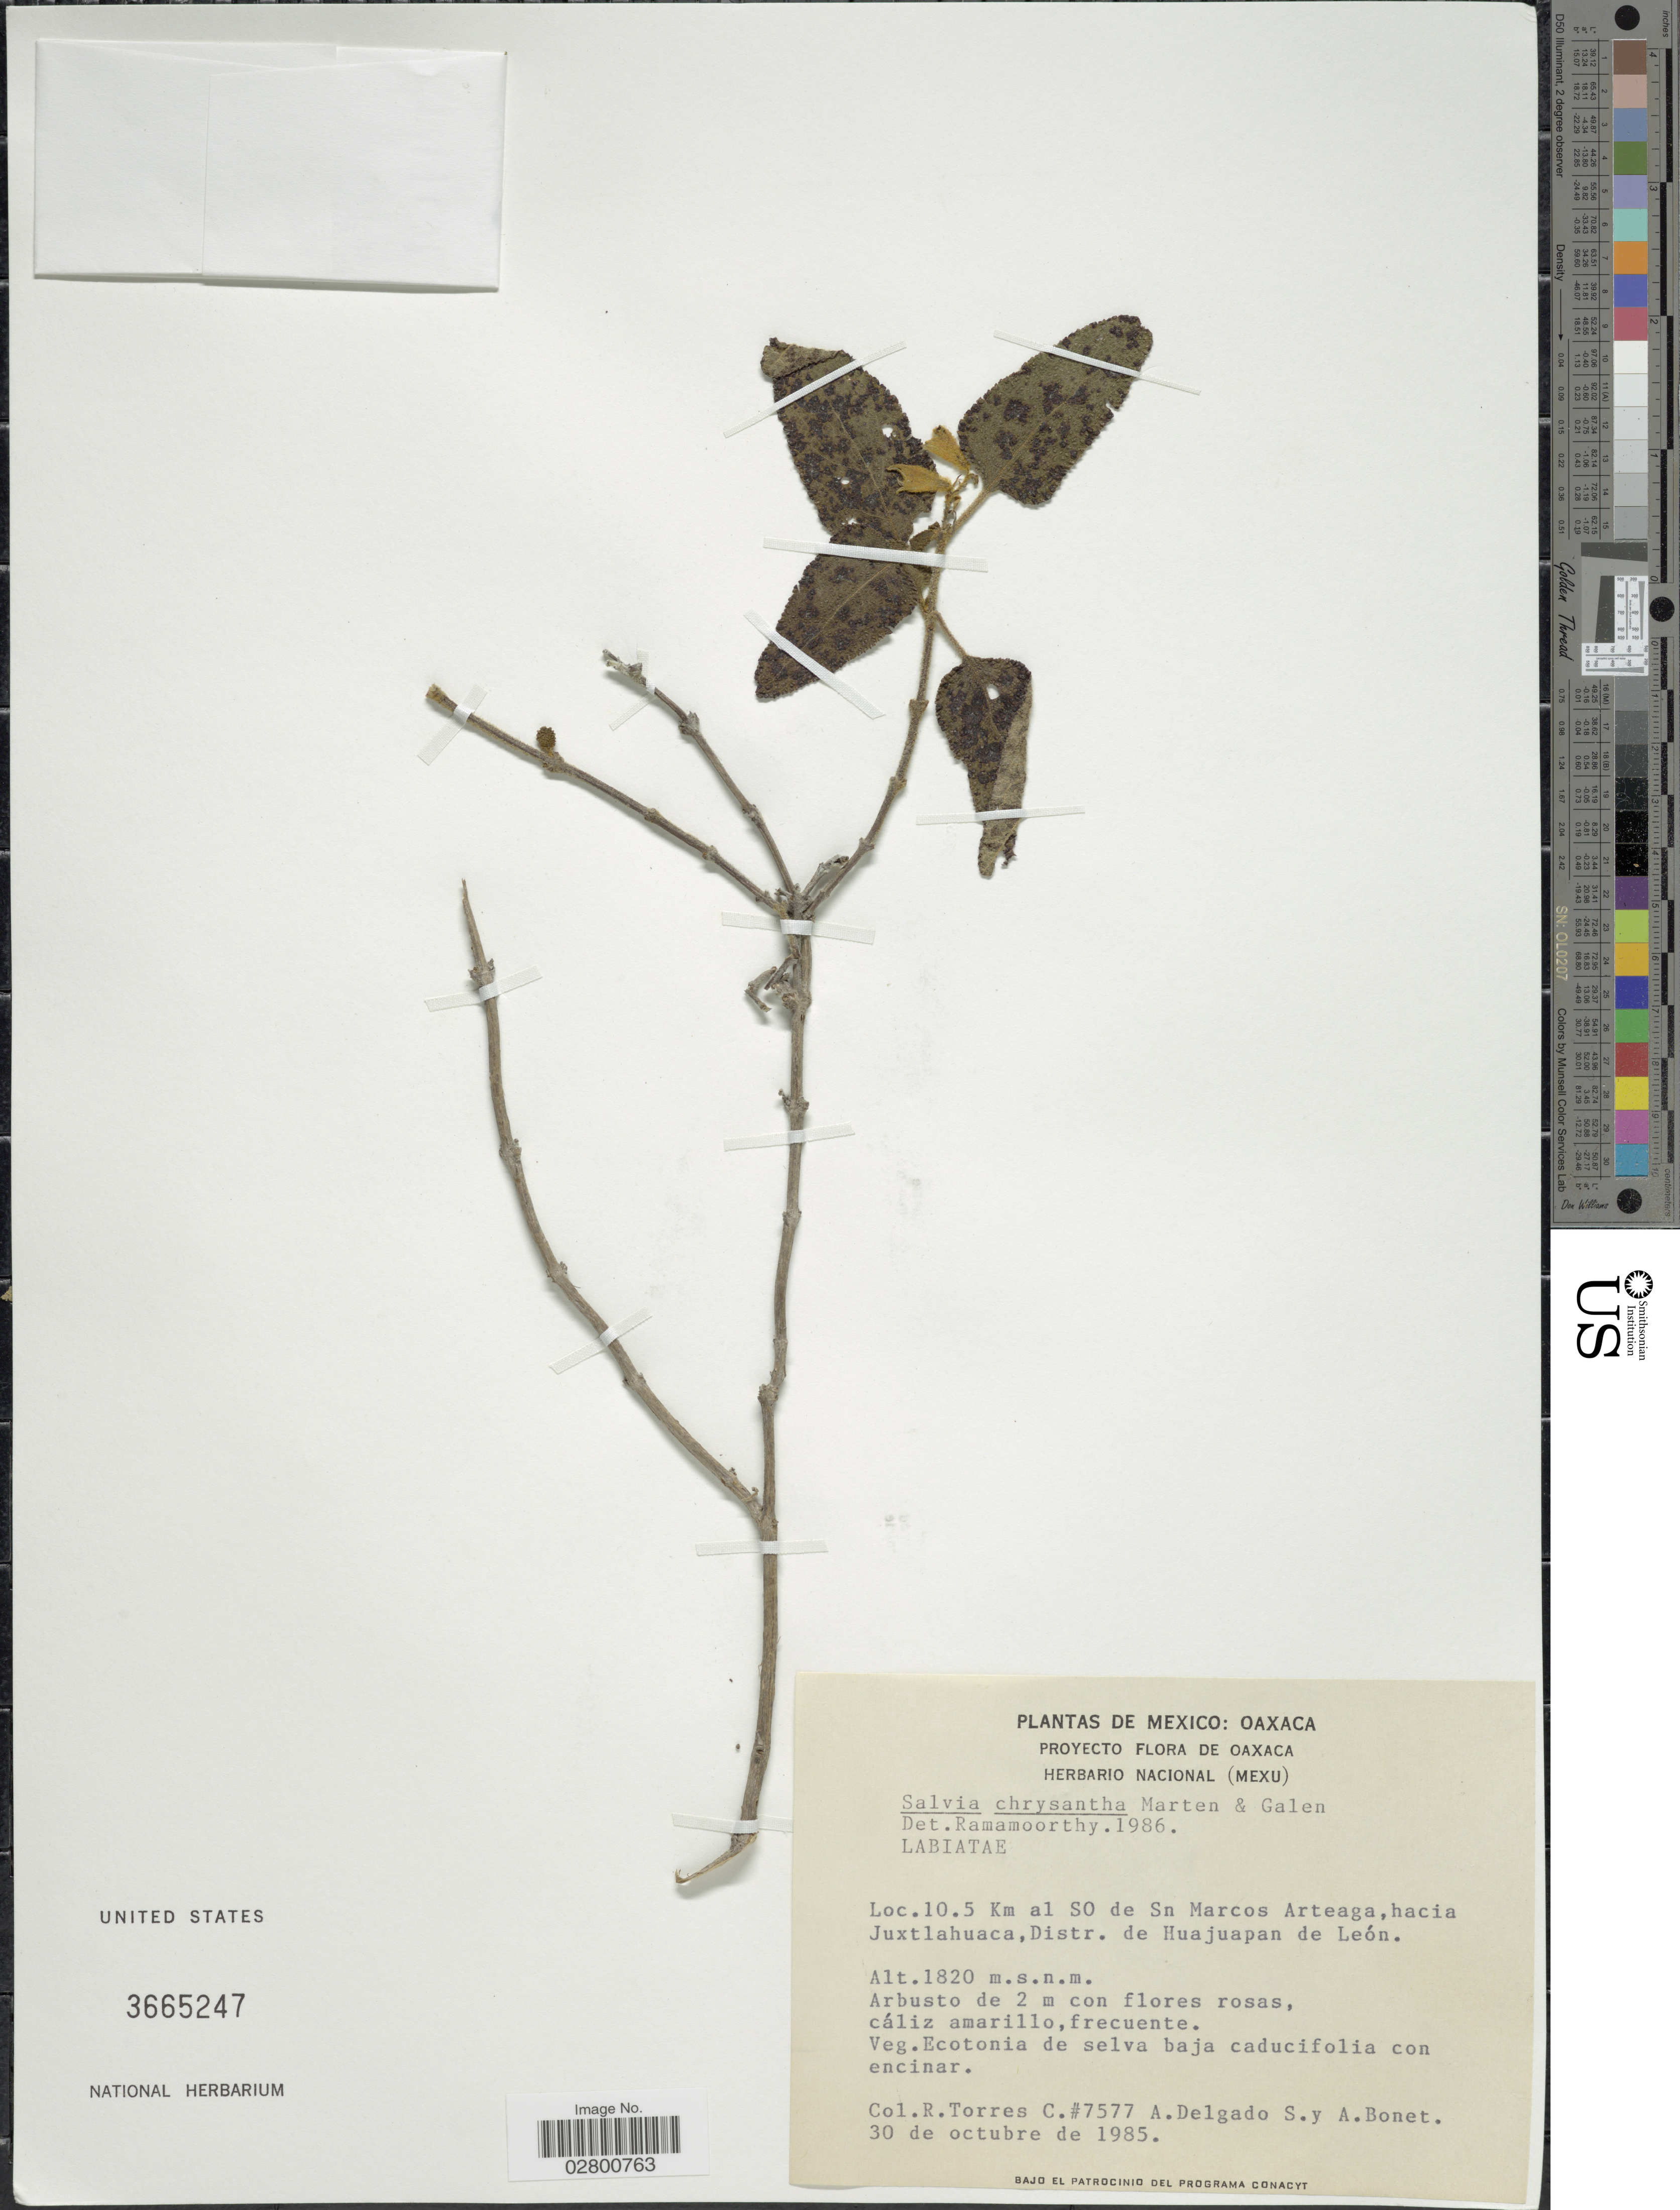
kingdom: Plantae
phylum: Tracheophyta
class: Magnoliopsida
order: Lamiales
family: Lamiaceae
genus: Salvia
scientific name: Salvia chrysantha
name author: M. Martens & Galeotti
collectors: R. Torres C., A. Delgado S. & A. Bonet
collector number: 7577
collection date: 1985-10-30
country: Mexico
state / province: Oaxaca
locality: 10.5 Km al SO de Sn Marcos Arteaga, hacia Juxtlahuaca, Distr. de Huajuapan de León.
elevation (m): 1820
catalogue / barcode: US 3665247